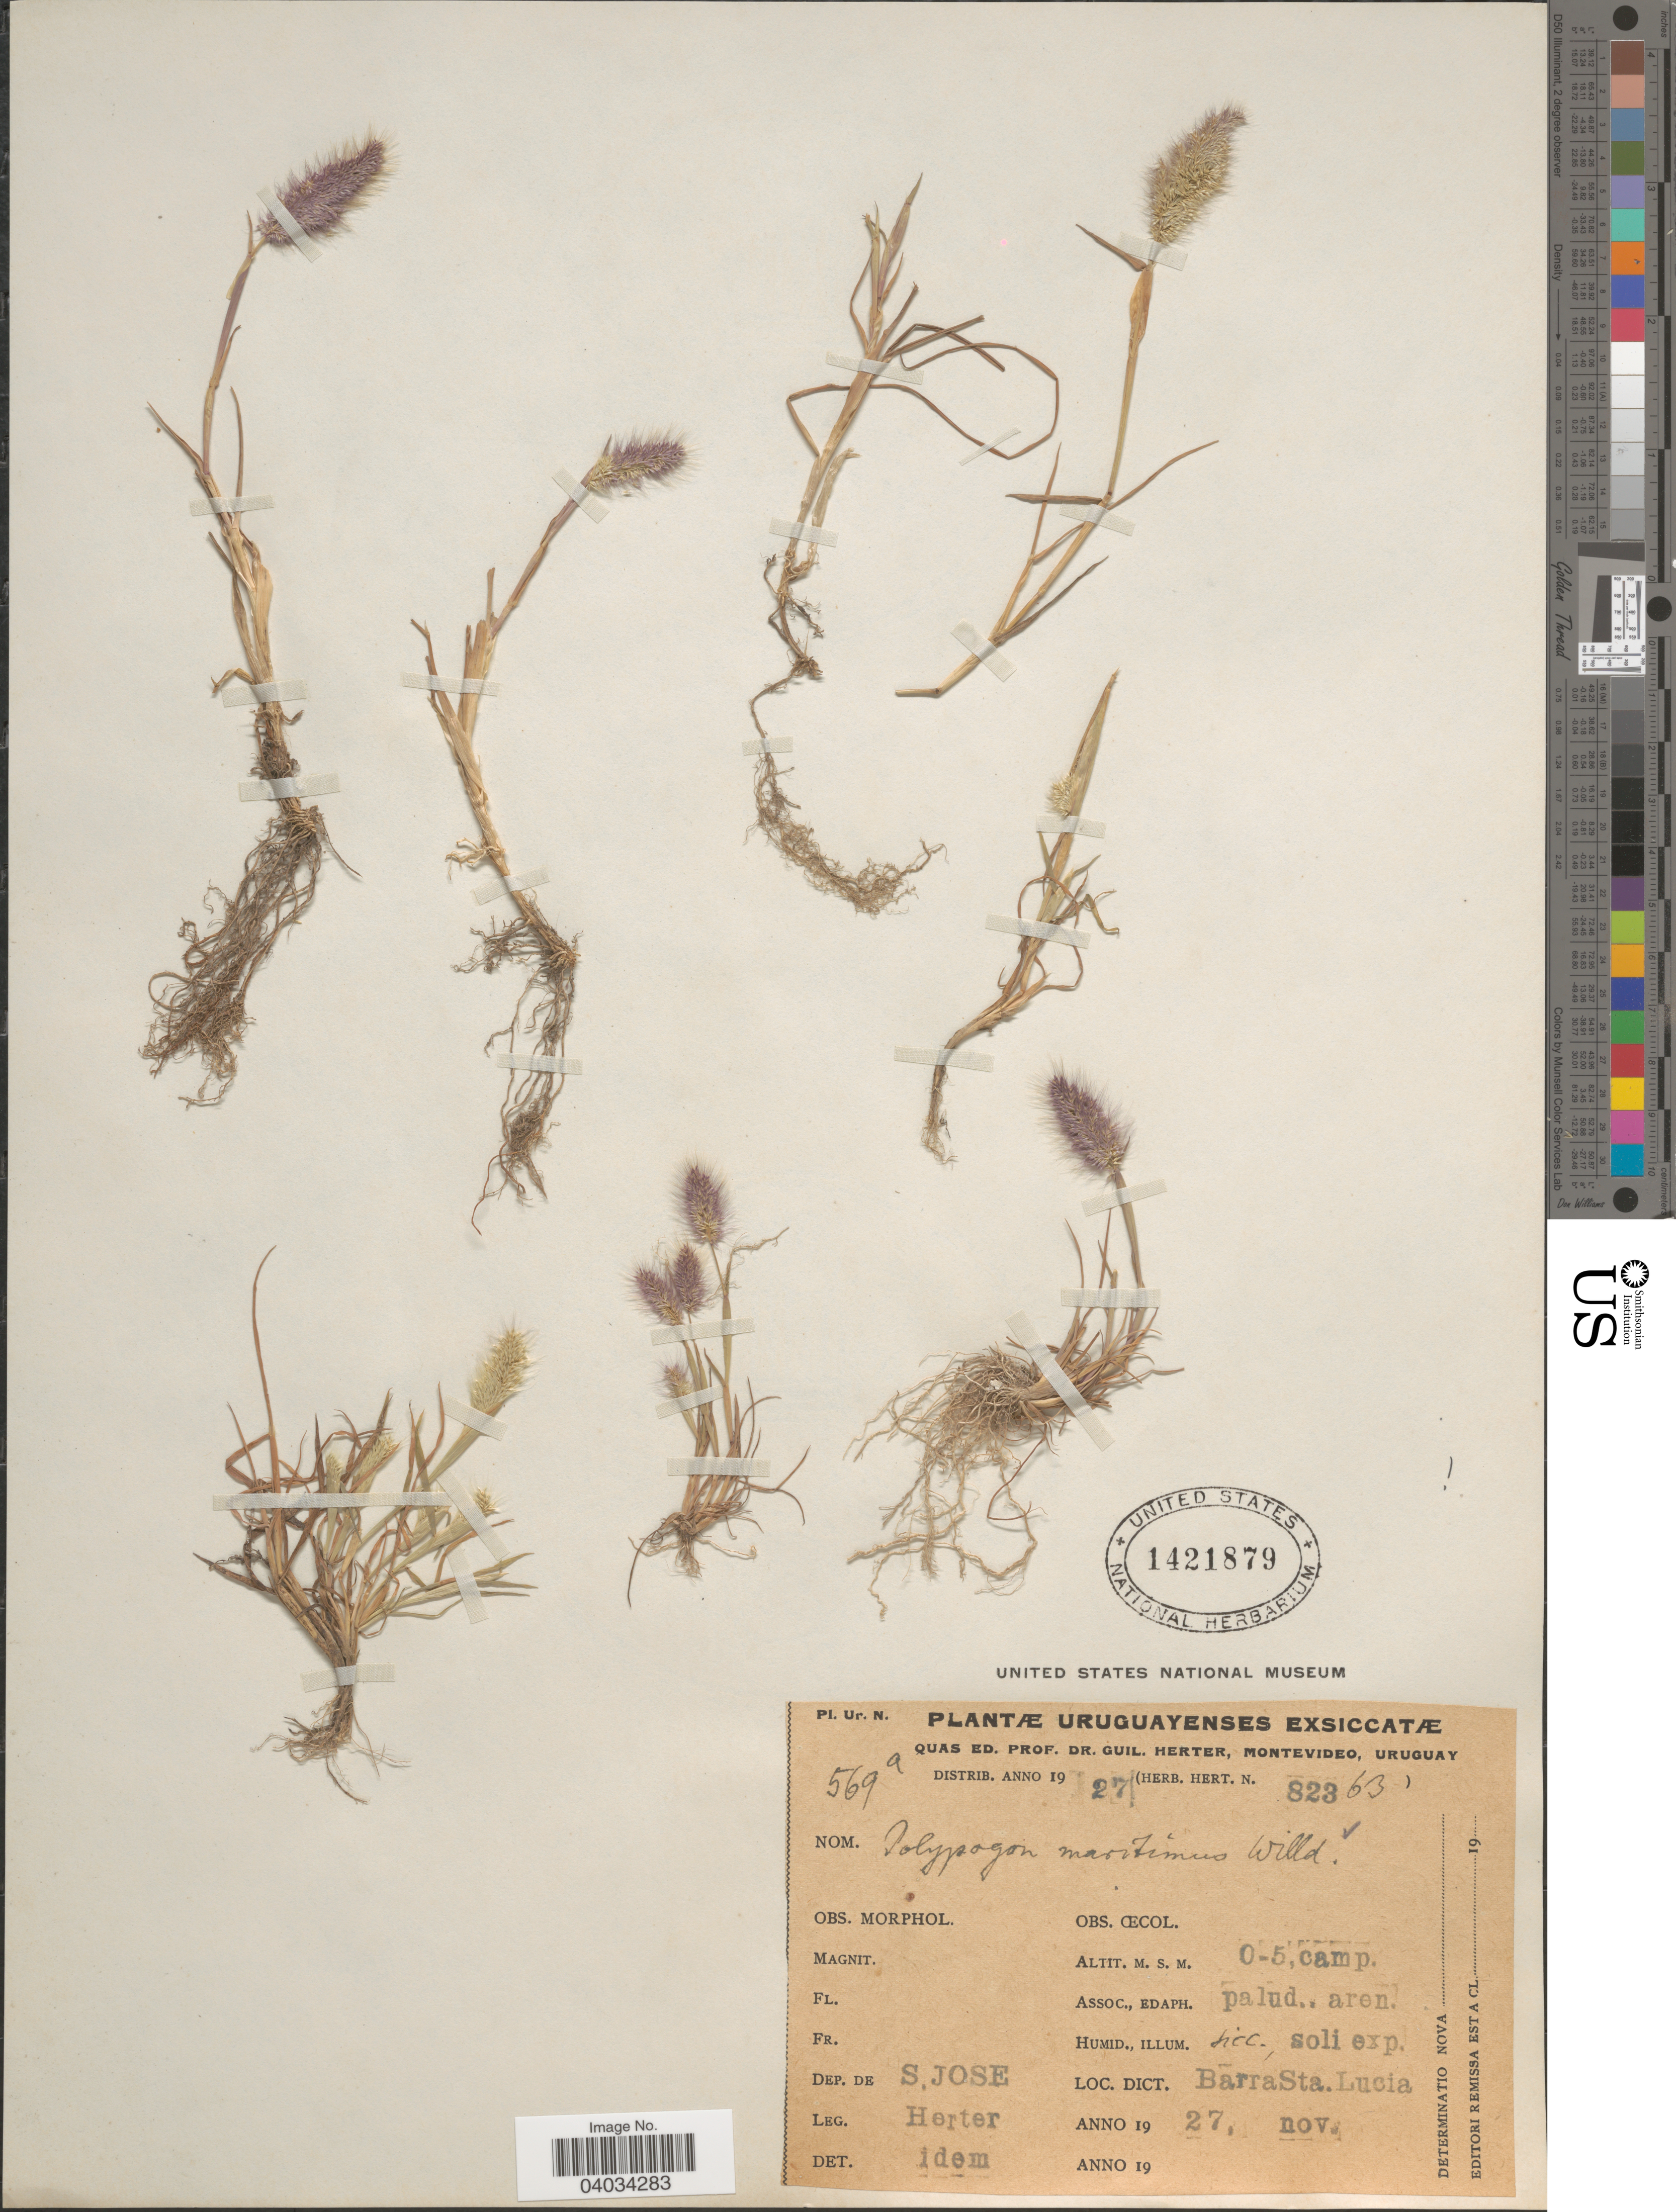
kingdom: Plantae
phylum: Tracheophyta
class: Liliopsida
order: Poales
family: Poaceae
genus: Polypogon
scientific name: Polypogon maritimus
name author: Willd.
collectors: G. Herter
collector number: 82363?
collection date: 1927-11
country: Uruguay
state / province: San Jose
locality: Dep. de S.Jose. Dict. BarraSta. Lucia.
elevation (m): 0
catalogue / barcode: US 1421879